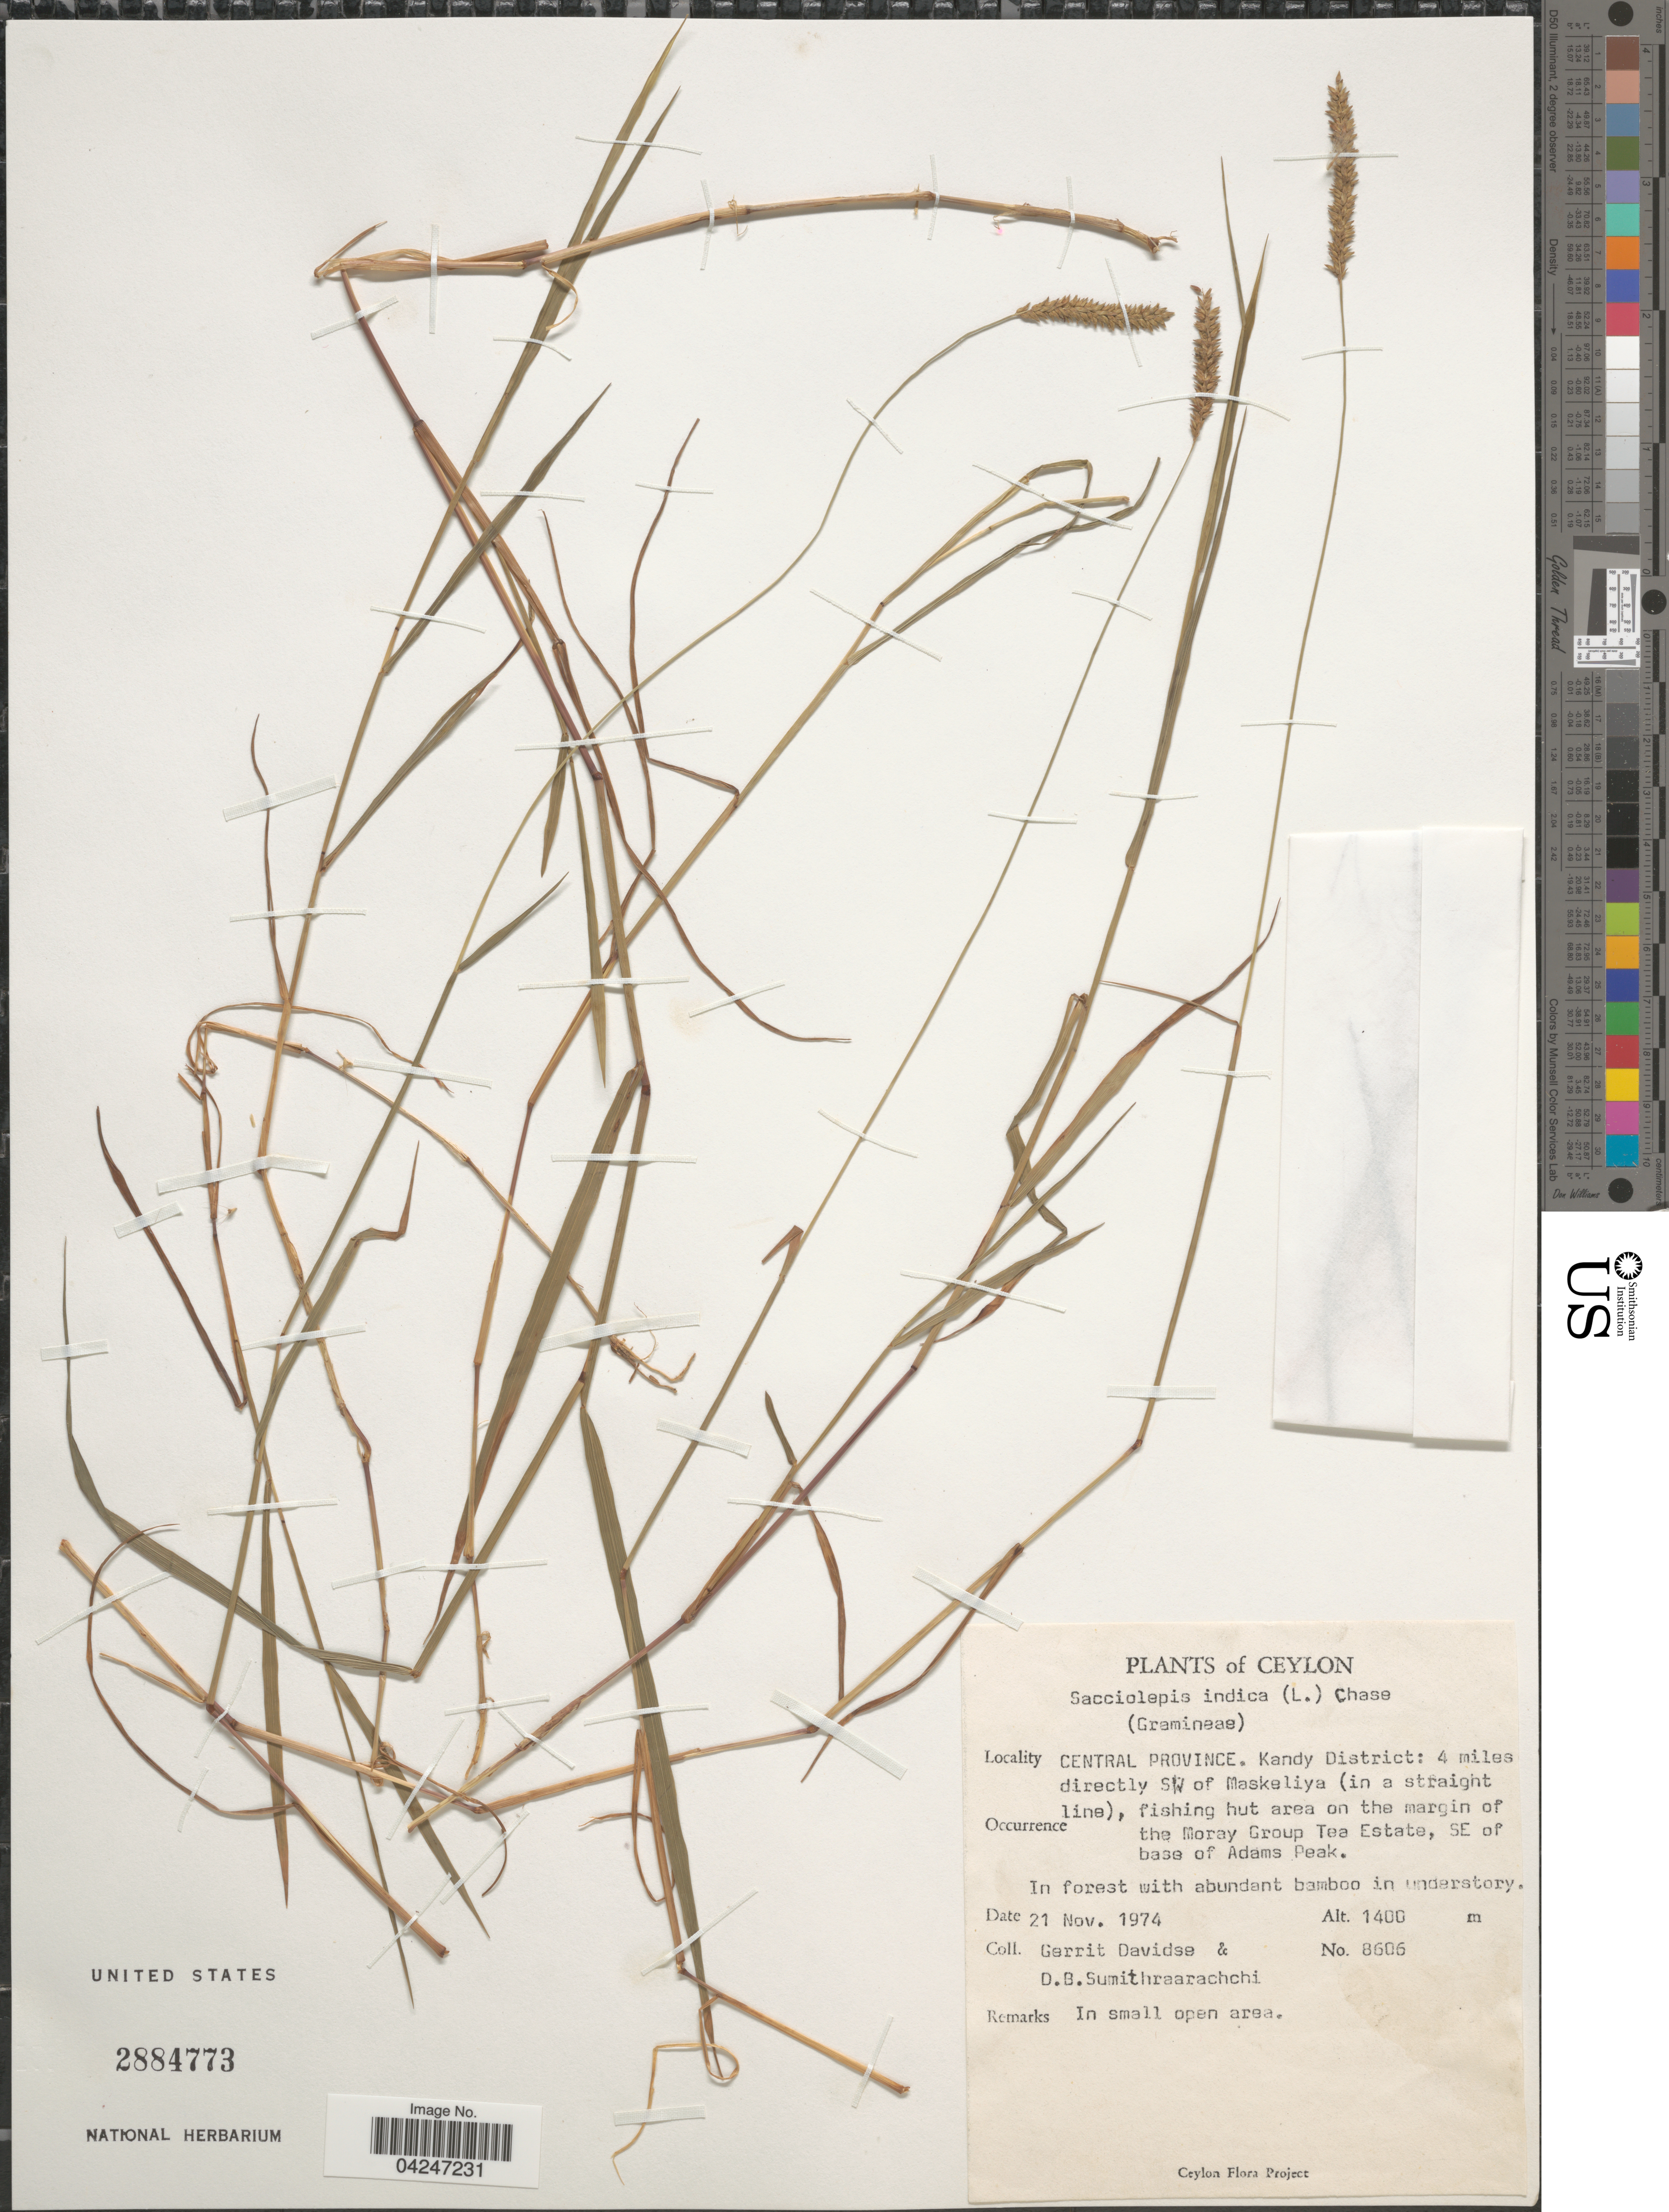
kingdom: Plantae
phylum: Tracheophyta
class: Liliopsida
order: Poales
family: Poaceae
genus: Sacciolepis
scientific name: Sacciolepis indica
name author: (L.) Chase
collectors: G. Davidse & D. B. Sumithraarachchi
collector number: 8606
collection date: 1974-11-21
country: Sri Lanka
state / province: Central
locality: Ceylon. Kandy District: 4 miles directly SW of Maskeliya (in a straight line), fishing hut area on the margin of the Moray Group Tea Estate, SE of base of Adams Peak.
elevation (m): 1400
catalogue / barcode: US 2884773